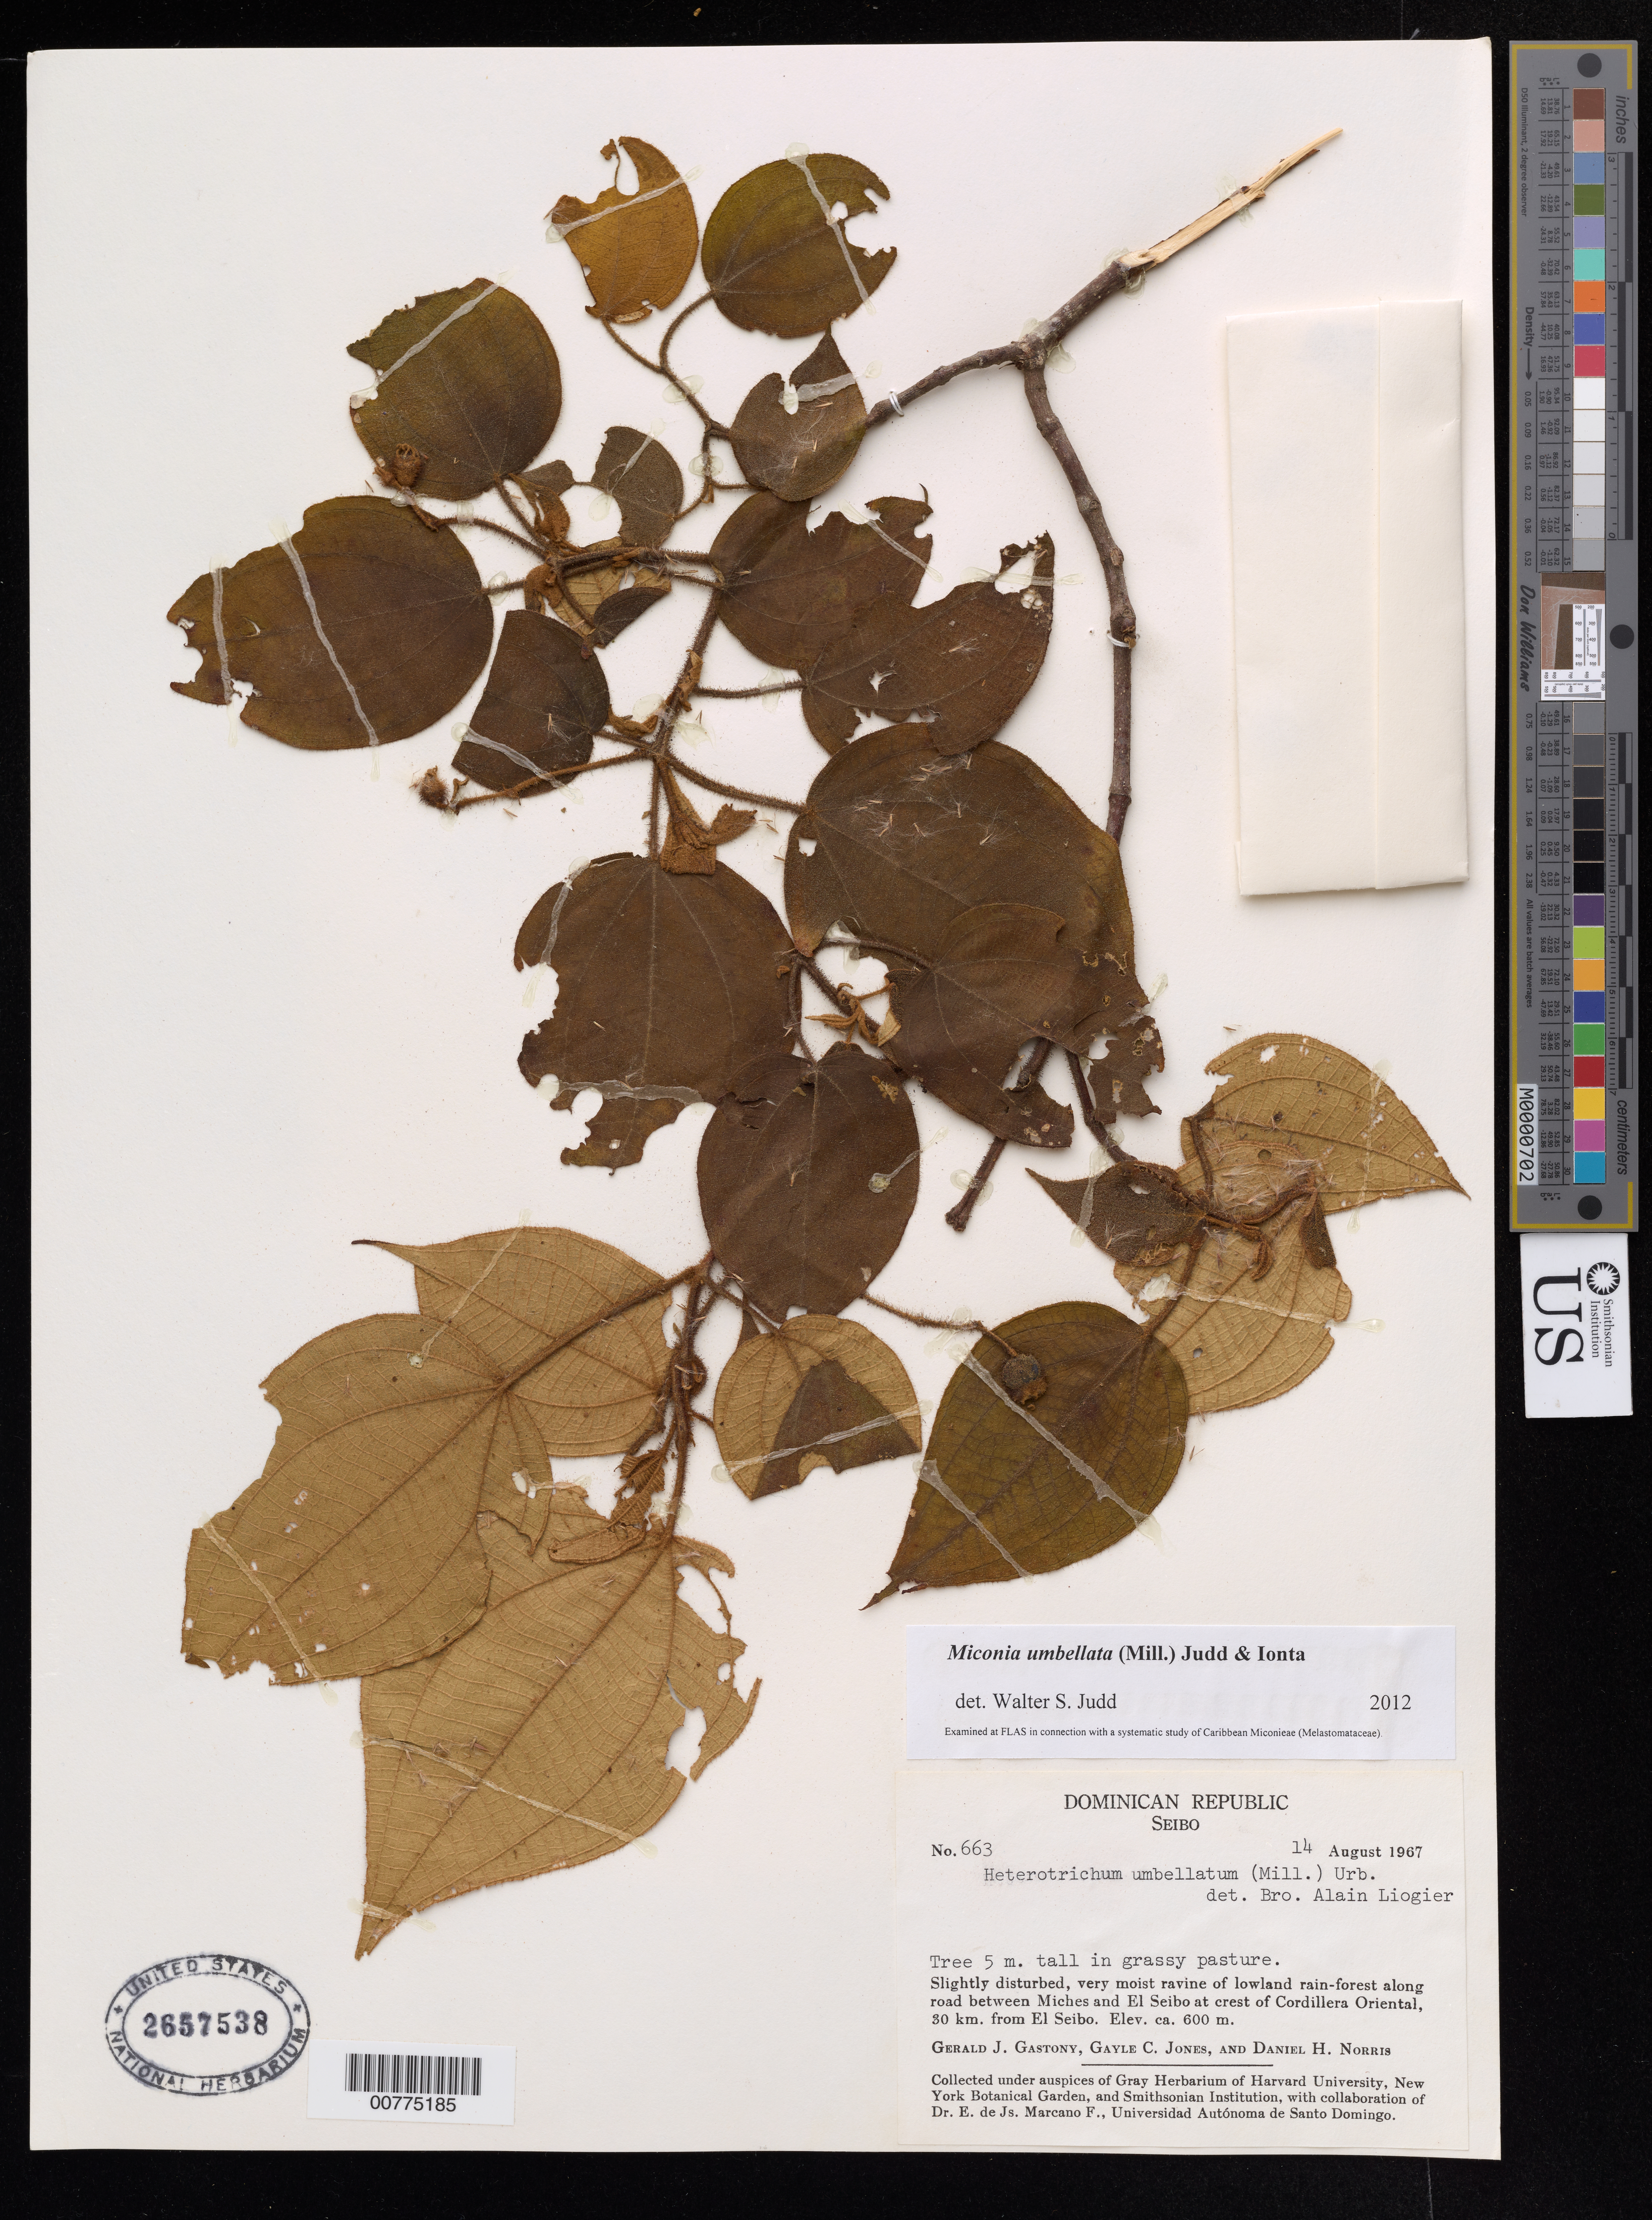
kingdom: Plantae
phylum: Tracheophyta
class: Magnoliopsida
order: Myrtales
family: Melastomataceae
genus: Miconia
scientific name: Miconia umbellata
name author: (Mill.) Judd & Ionta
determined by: Judd, Walter S.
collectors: G. Gastony, G. C. Jones & D. H. Norris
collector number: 663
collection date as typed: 14 Aug 1967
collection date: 1967-08-14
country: Dominican Republic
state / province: El Seibo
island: Hispaniola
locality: Along road between Miches and El Seibo at crest of Cordillera Oriental, 30 km from El Seibo.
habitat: Slightly disturbed, very moist ravine of lowland rain-forest.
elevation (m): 600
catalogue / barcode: US 2657538